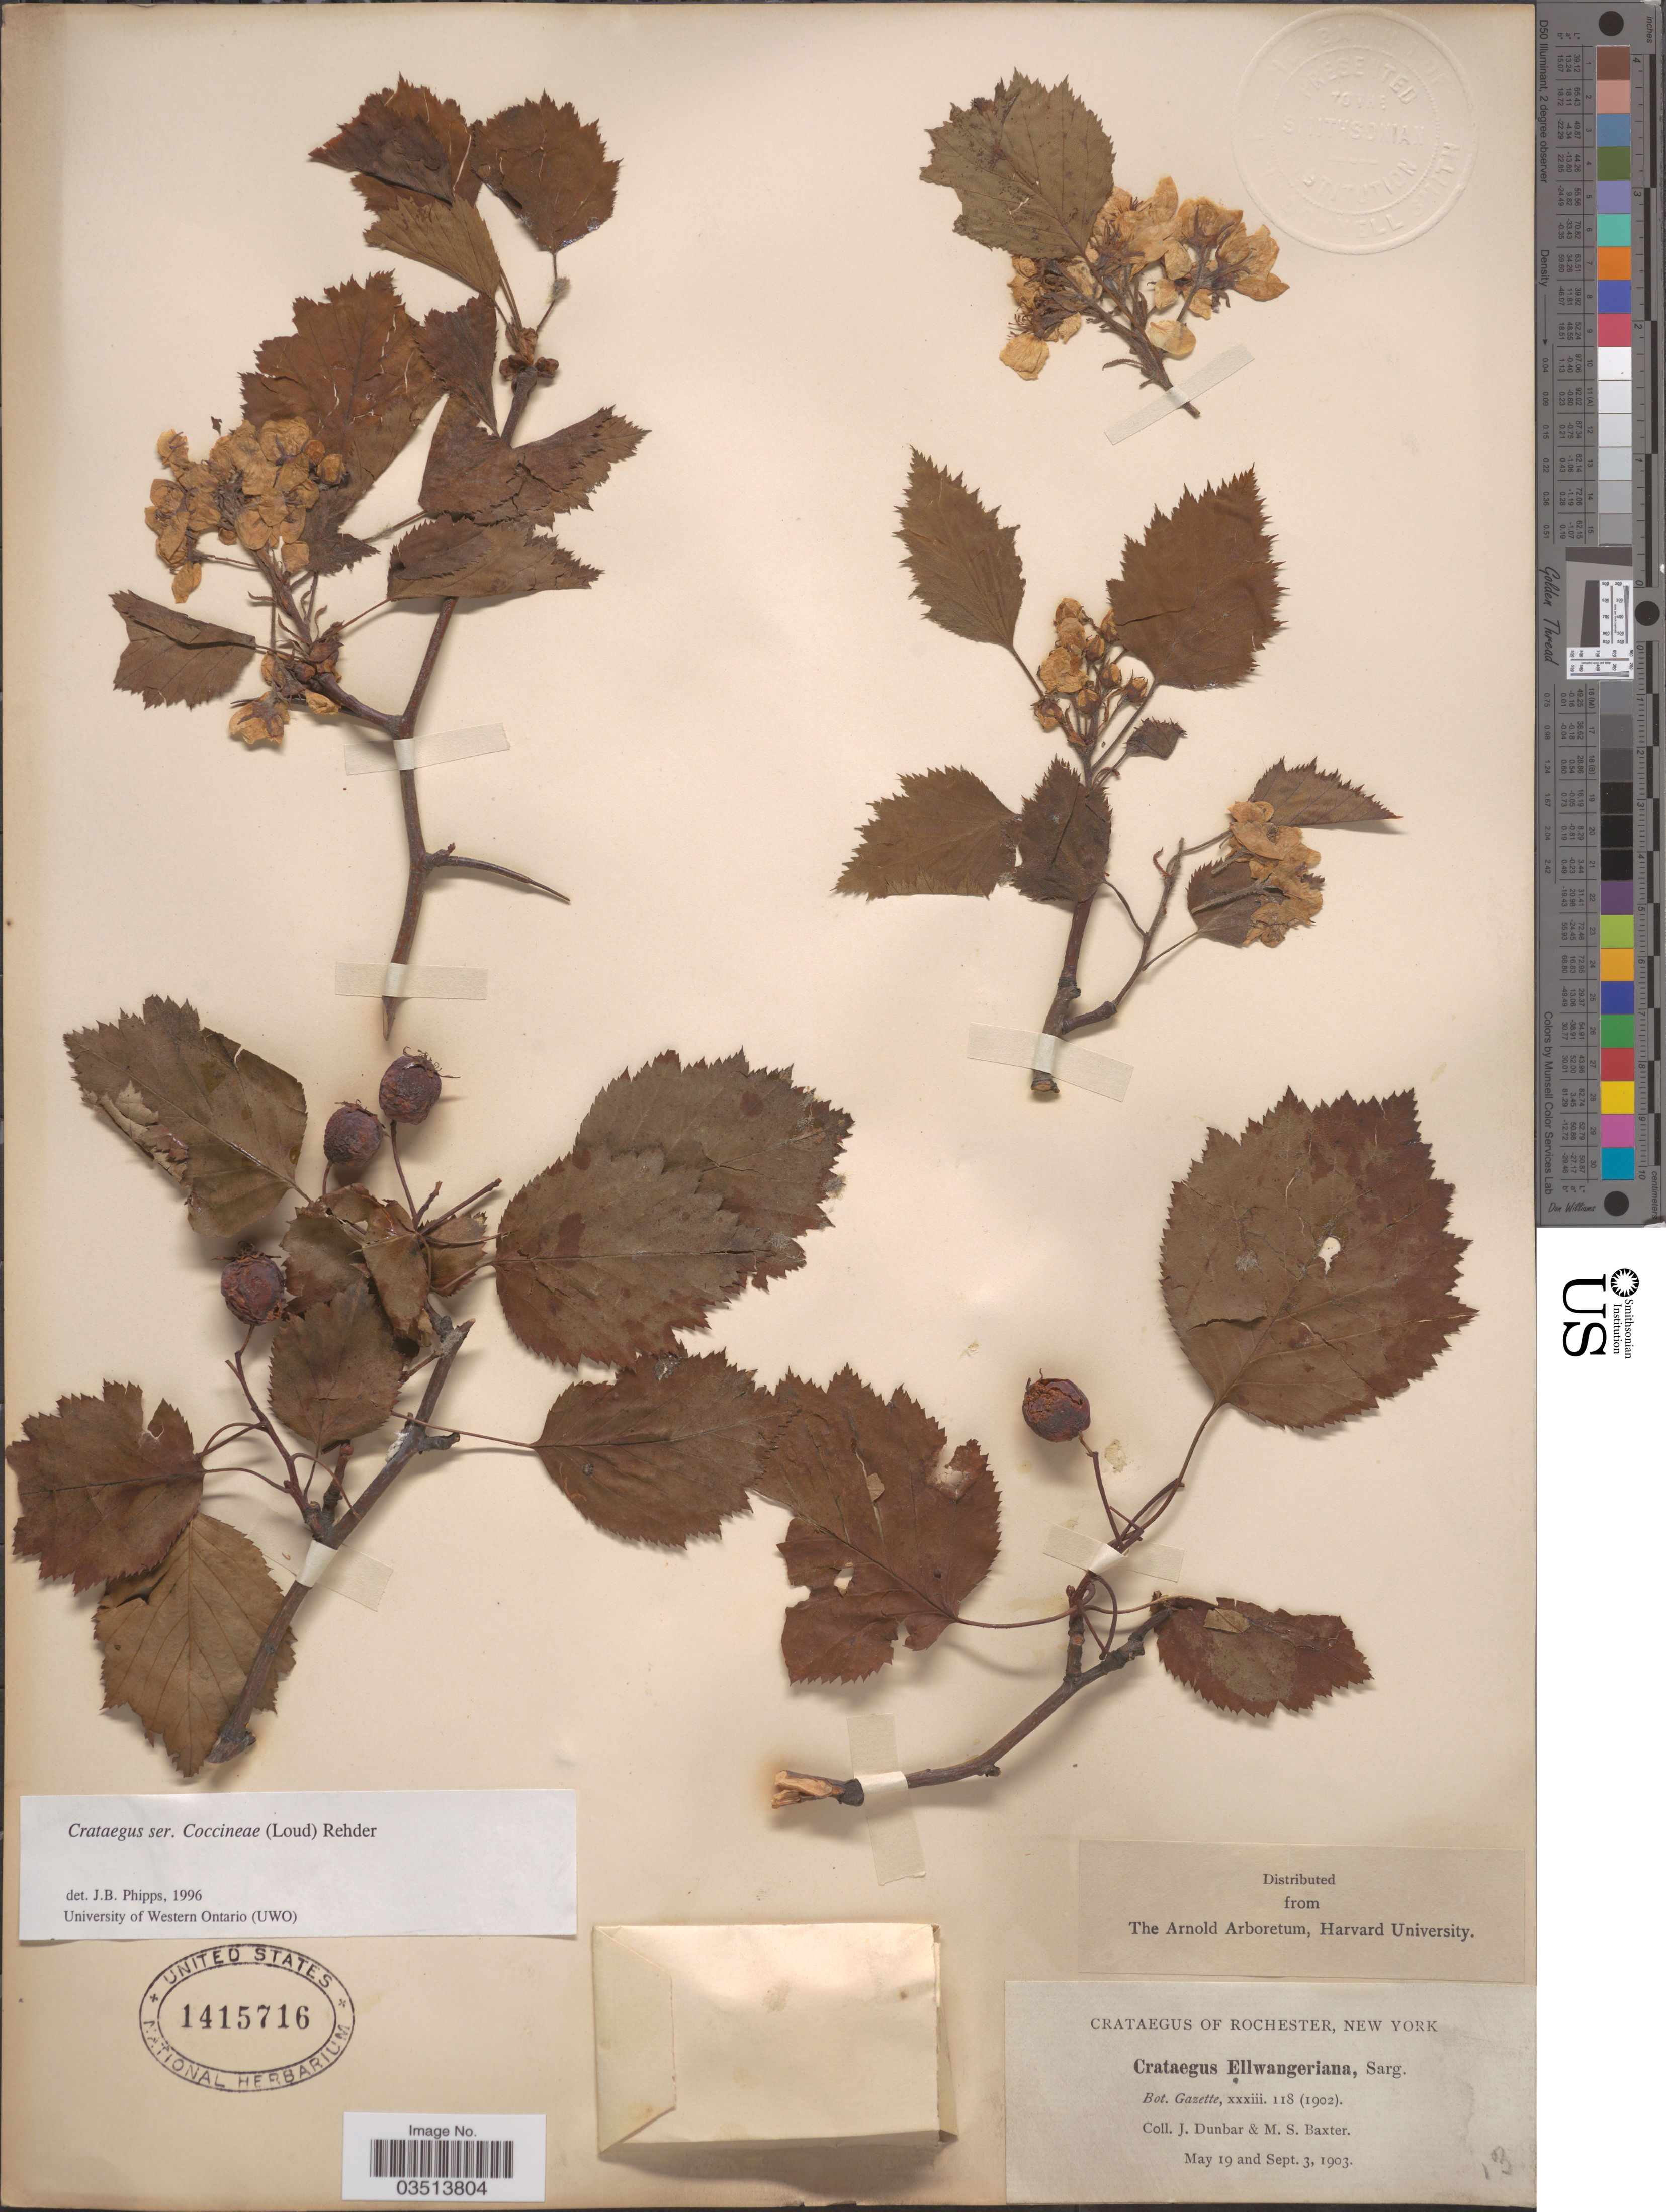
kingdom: Plantae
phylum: Tracheophyta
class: Magnoliopsida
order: Rosales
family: Rosaceae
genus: Crataegus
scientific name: Crataegus coccinea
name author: Ashe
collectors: J. Dunbar & M. Baxter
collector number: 13?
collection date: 1903-05-19/1903-09-03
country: United States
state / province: New York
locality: Rochester.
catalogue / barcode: US 1415716